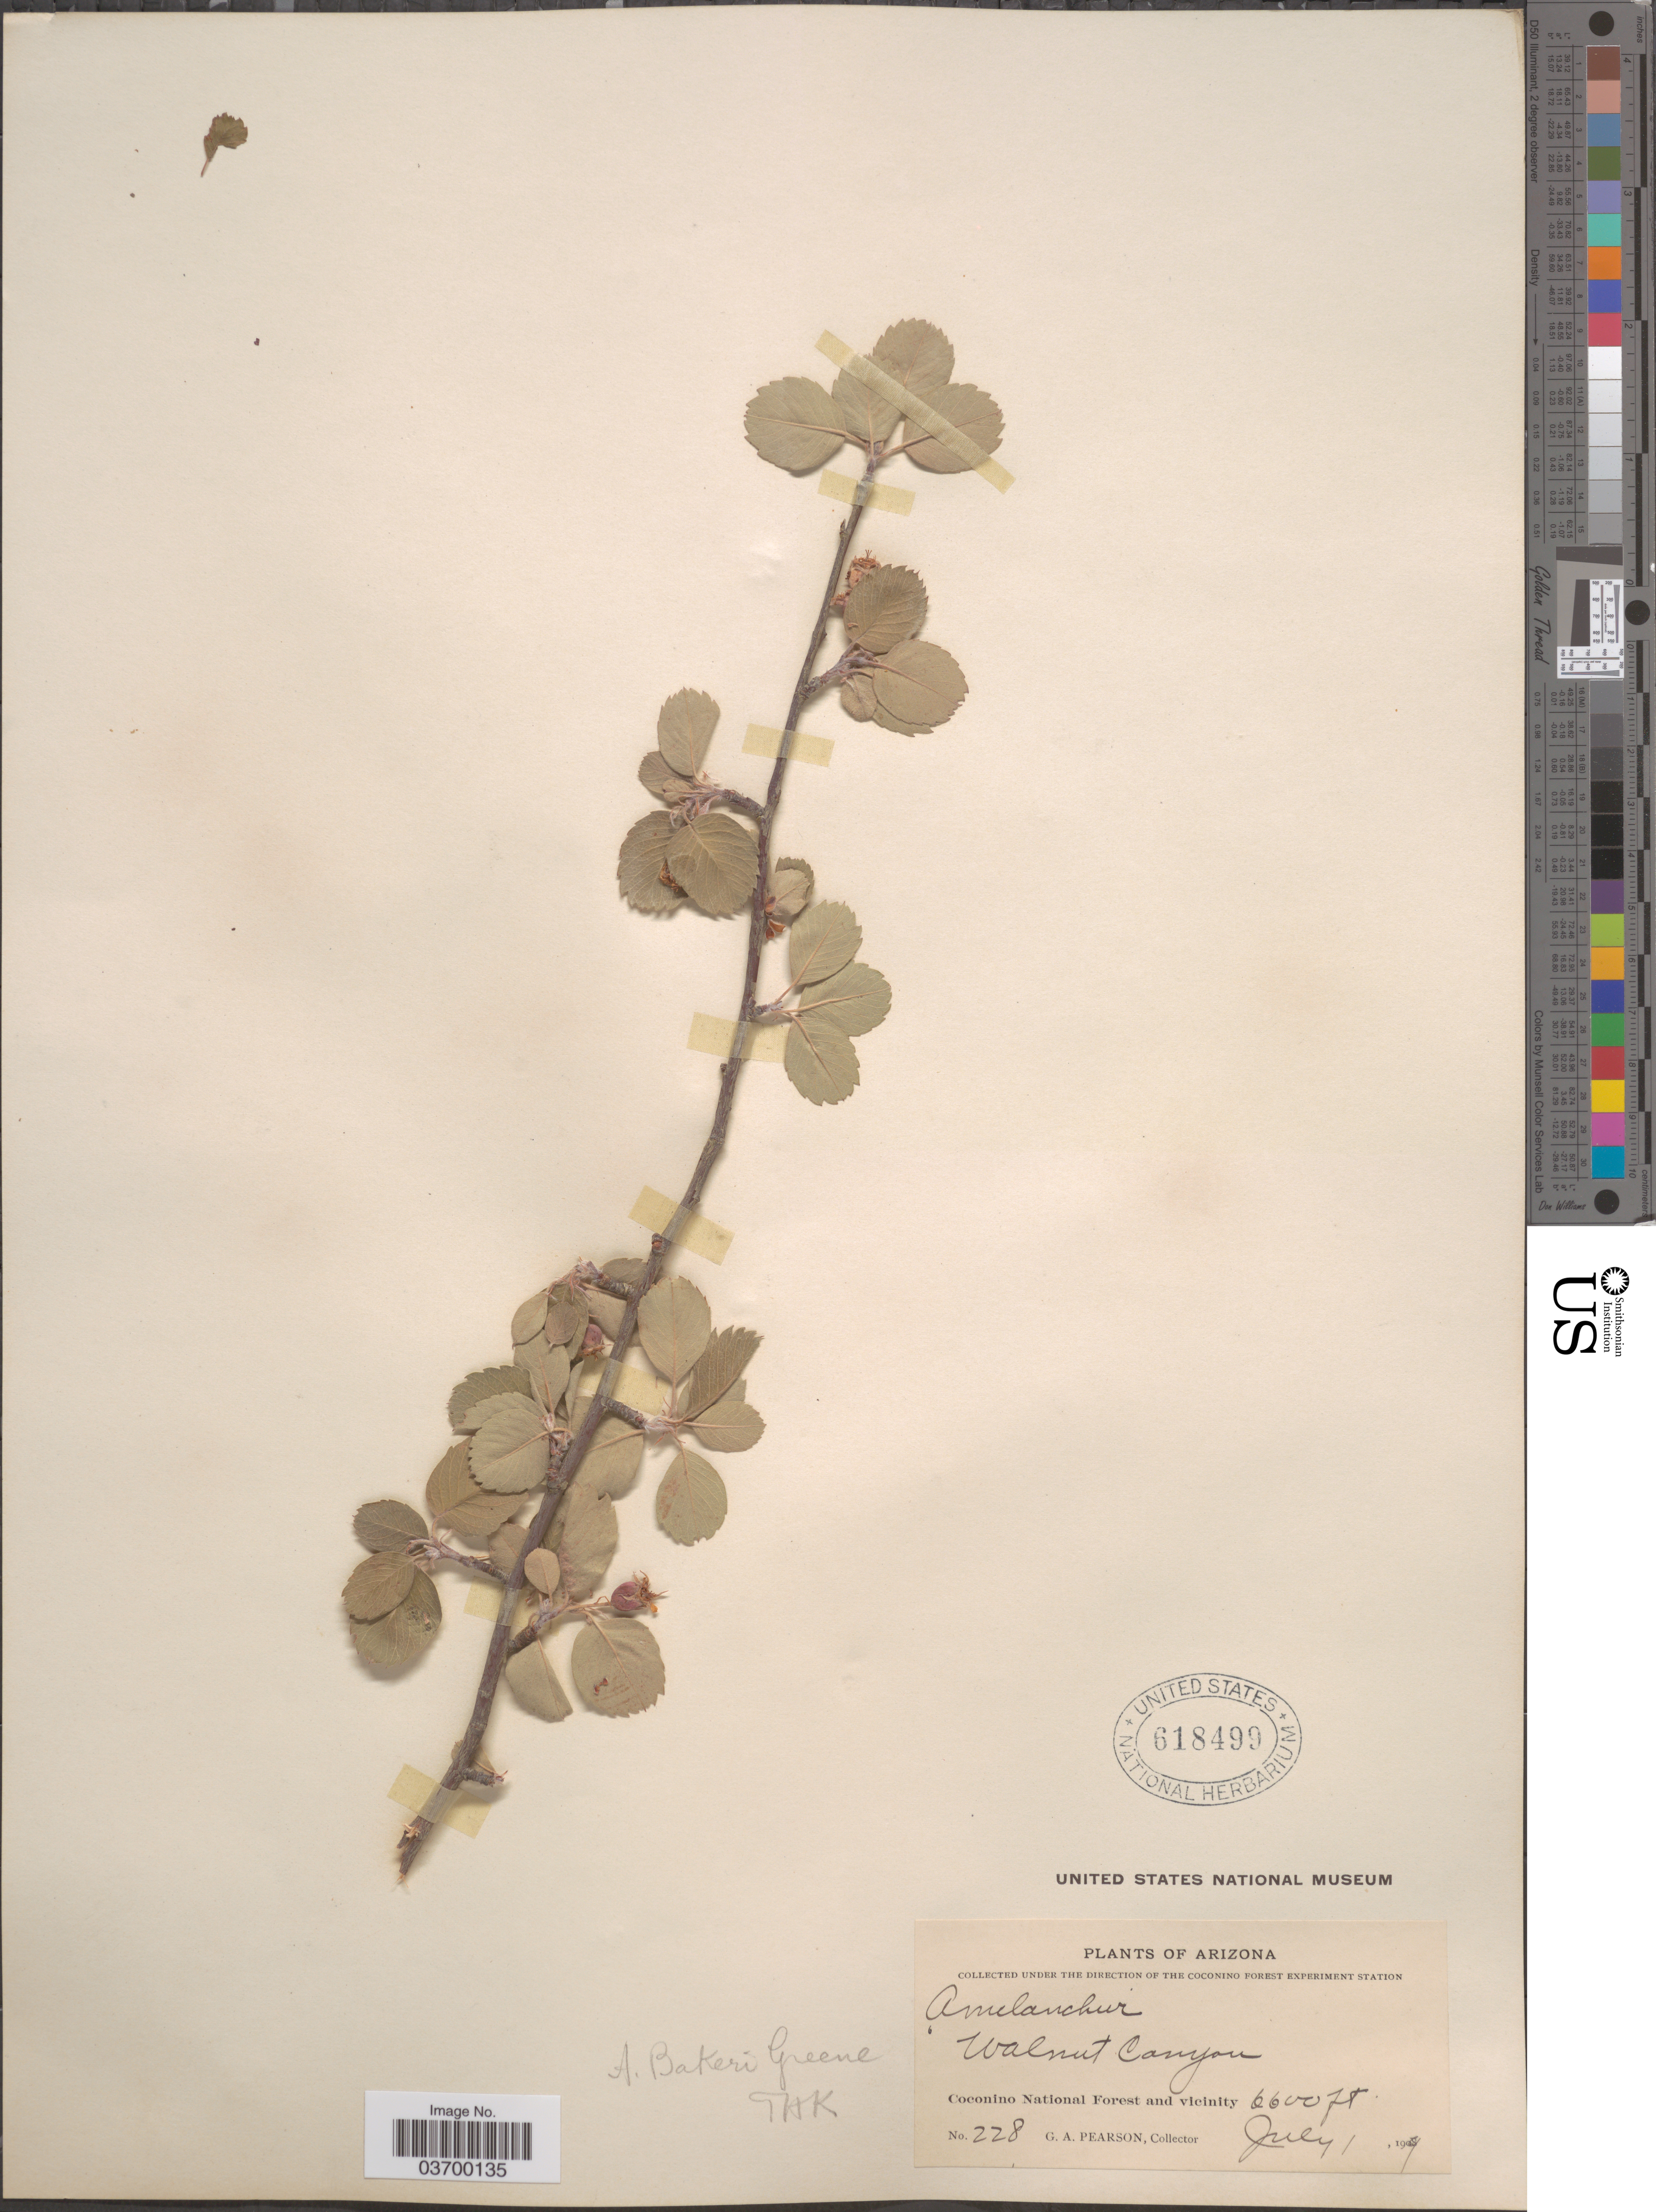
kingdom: Plantae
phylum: Tracheophyta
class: Magnoliopsida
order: Rosales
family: Rosaceae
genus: Amelanchier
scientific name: Amelanchier bakeri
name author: Greene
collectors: G. Pearson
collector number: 228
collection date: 1907-07-01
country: United States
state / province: Arizona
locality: Walnut Canyon. Coconino National Forest and vicinity.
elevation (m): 2012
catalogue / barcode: US 618499